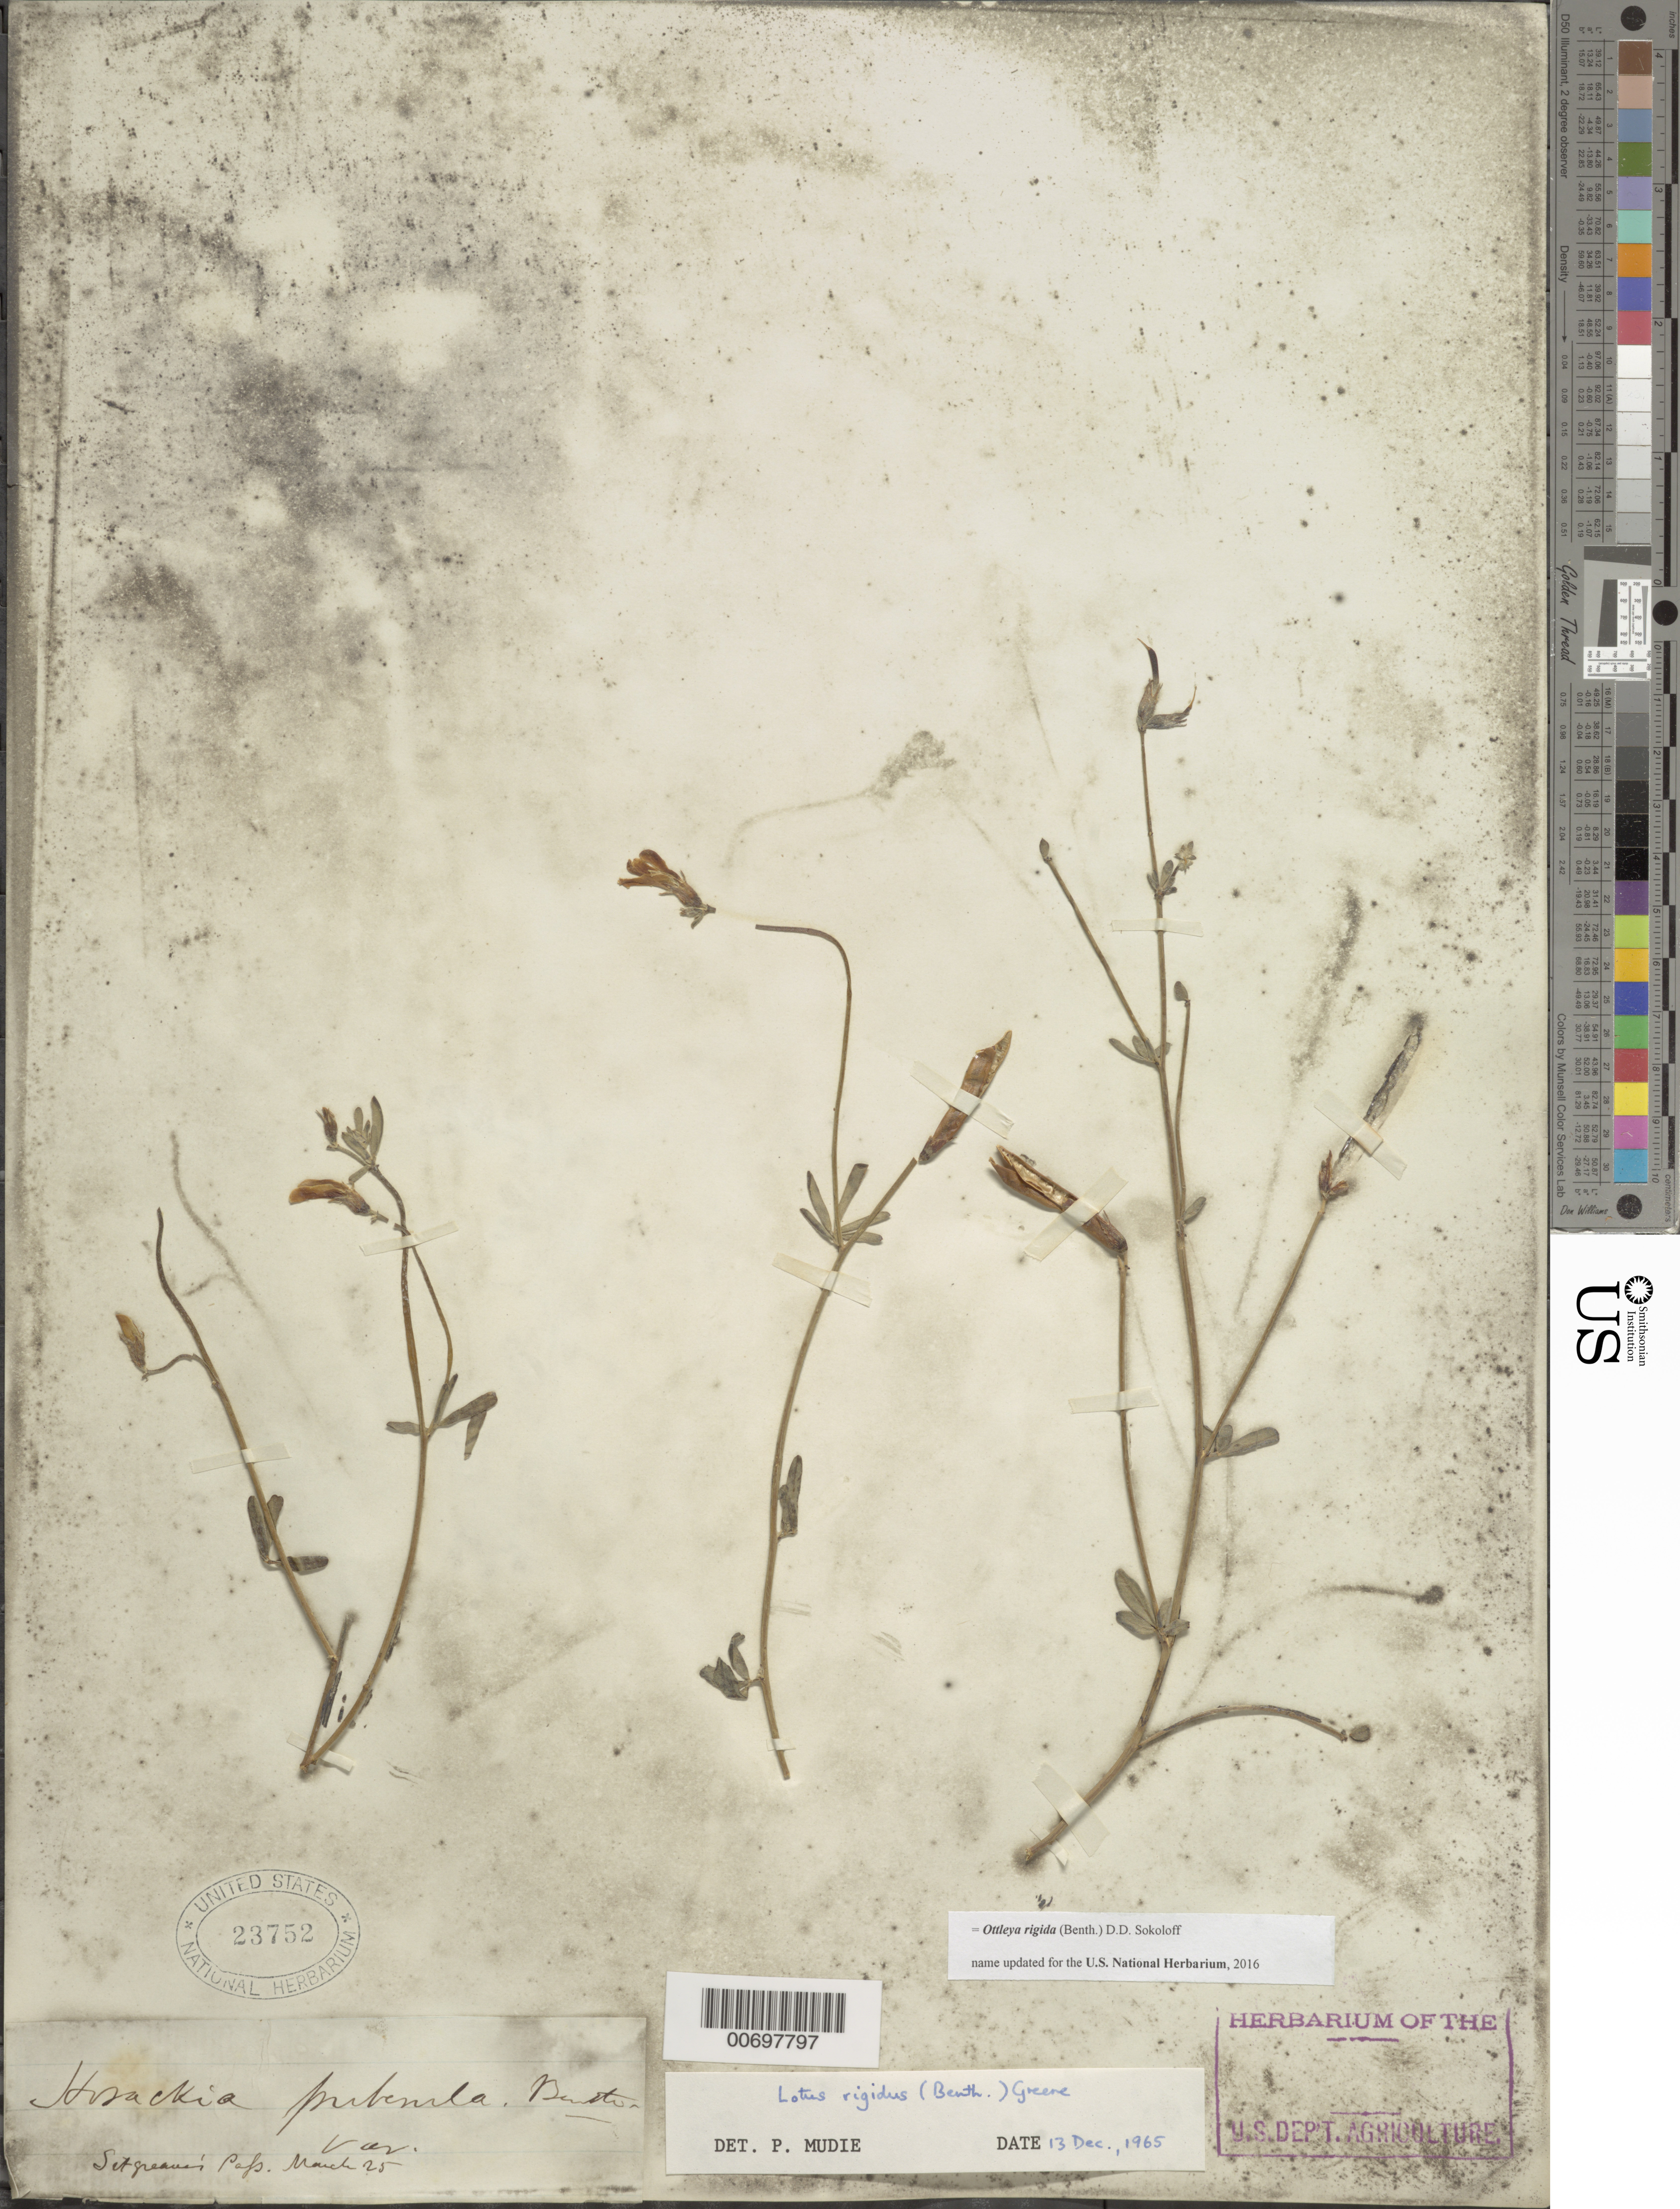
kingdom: Plantae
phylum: Tracheophyta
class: Magnoliopsida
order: Fabales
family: Fabaceae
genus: Ottleya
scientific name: Ottleya rigida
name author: (Benth.) D.D. Sokoloff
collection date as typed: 25 Mar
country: United States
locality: Setgreave's (sp?) Pass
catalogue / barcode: US 23752